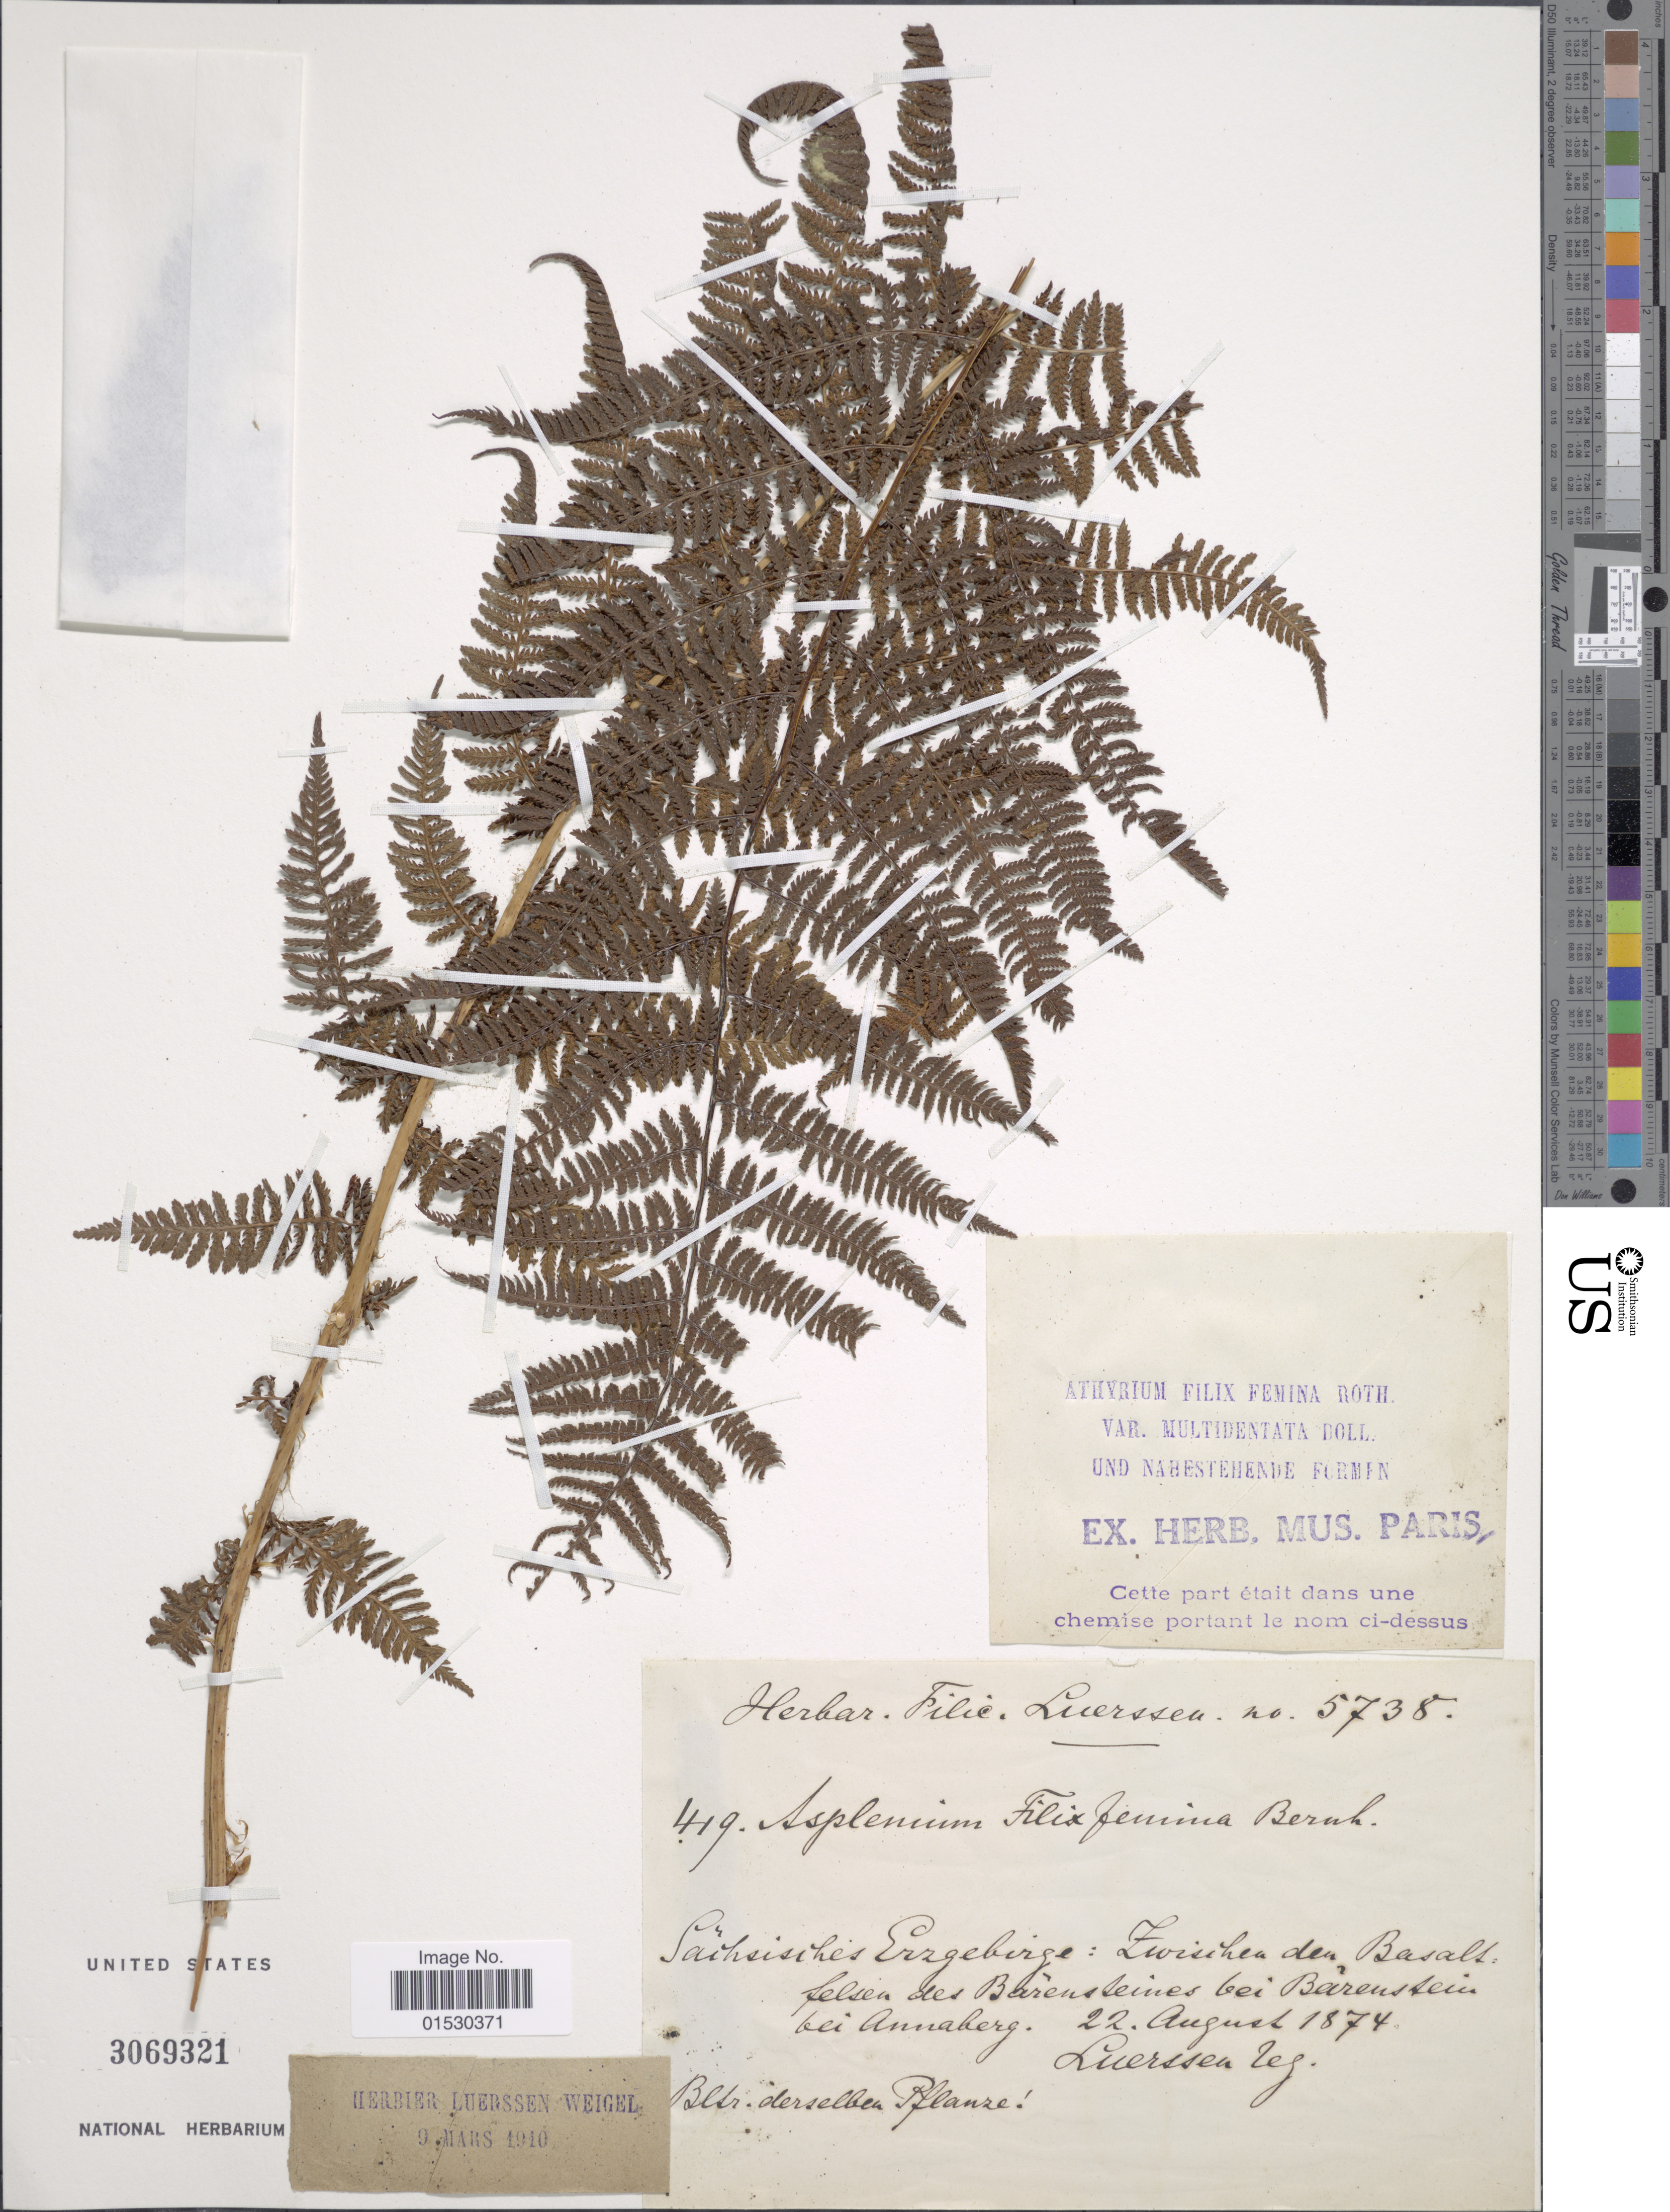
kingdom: Plantae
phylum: Tracheophyta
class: Polypodiopsida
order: Polypodiales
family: Athyriaceae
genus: Athyrium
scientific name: Athyrium filix-femina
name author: (L.) Roth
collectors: Luerssen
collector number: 419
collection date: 1874-08-22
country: Germany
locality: Saihsisihes Erzgebirge: Zwischea den Basalt felsen des Barensteines bei Barenstein bei Annaberg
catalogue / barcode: US 3069321